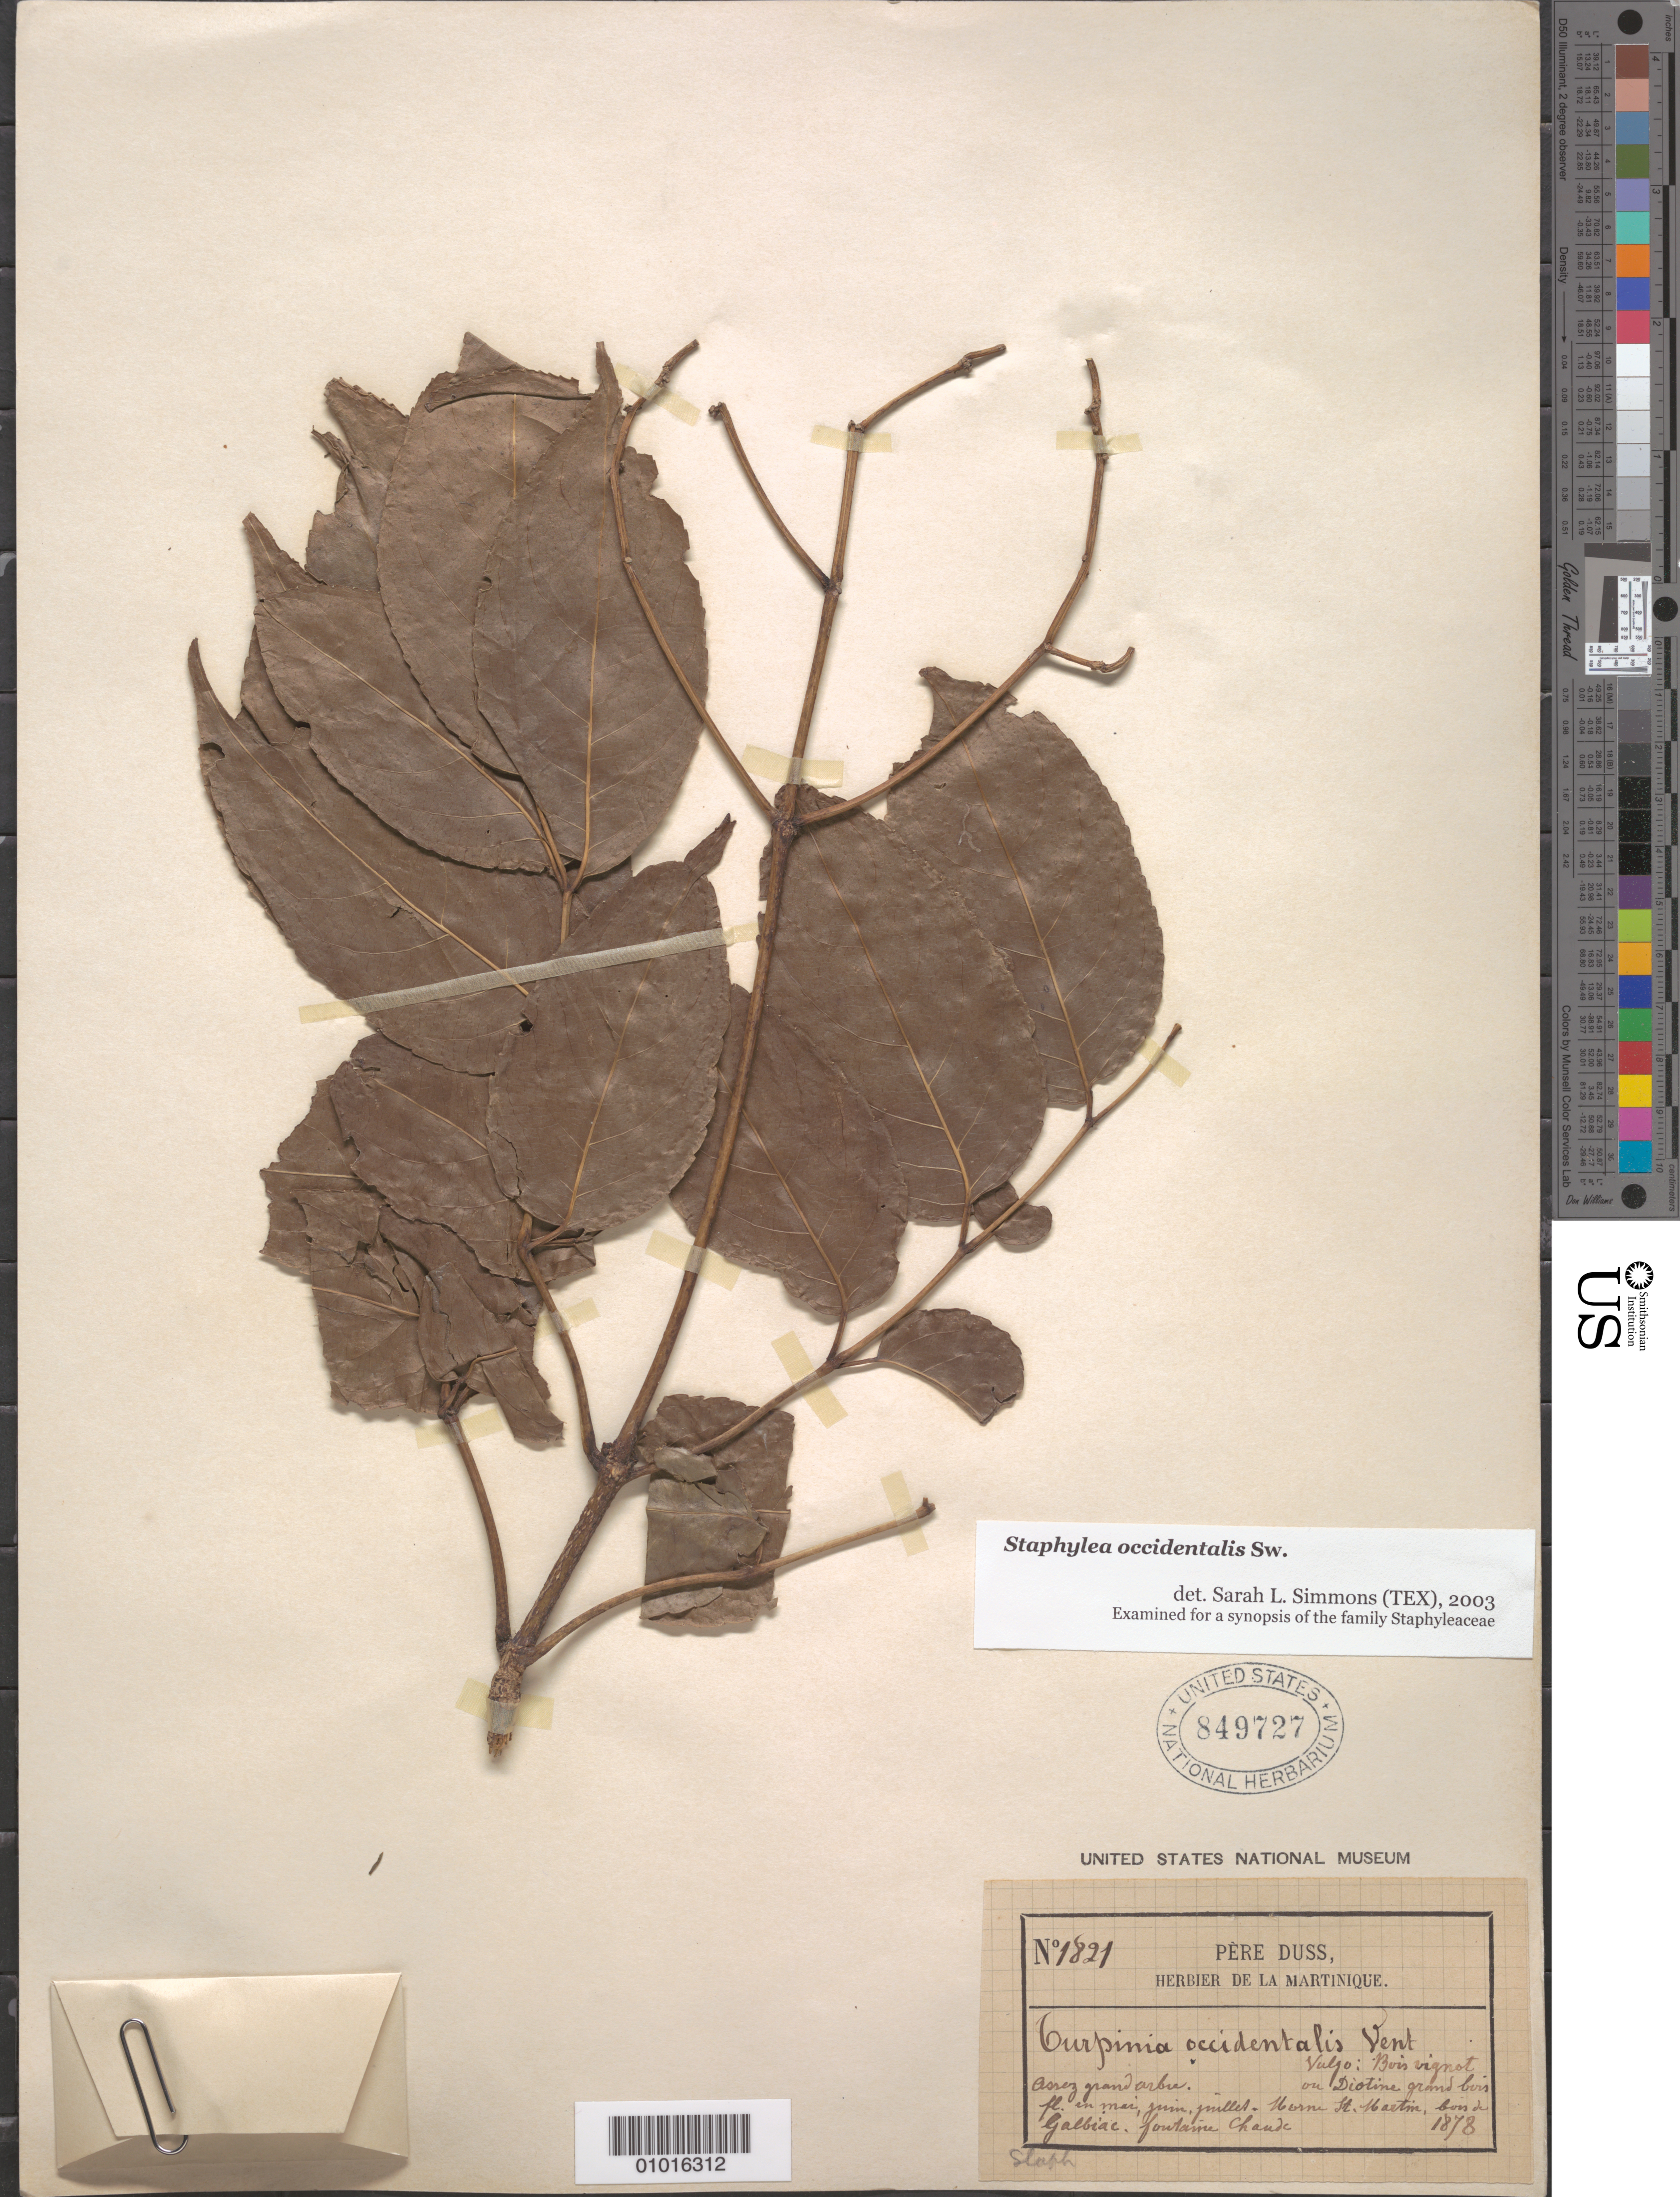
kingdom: Plantae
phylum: Tracheophyta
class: Magnoliopsida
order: Crossosomatales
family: Staphyleaceae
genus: Staphylea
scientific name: Staphylea occidentalis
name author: Sw.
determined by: Simmons, S. L.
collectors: Père Duss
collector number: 1821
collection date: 1878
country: Martinique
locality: Morne St. Martin, bois de Galbiac, fontaine Chaude.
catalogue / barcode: US 849727